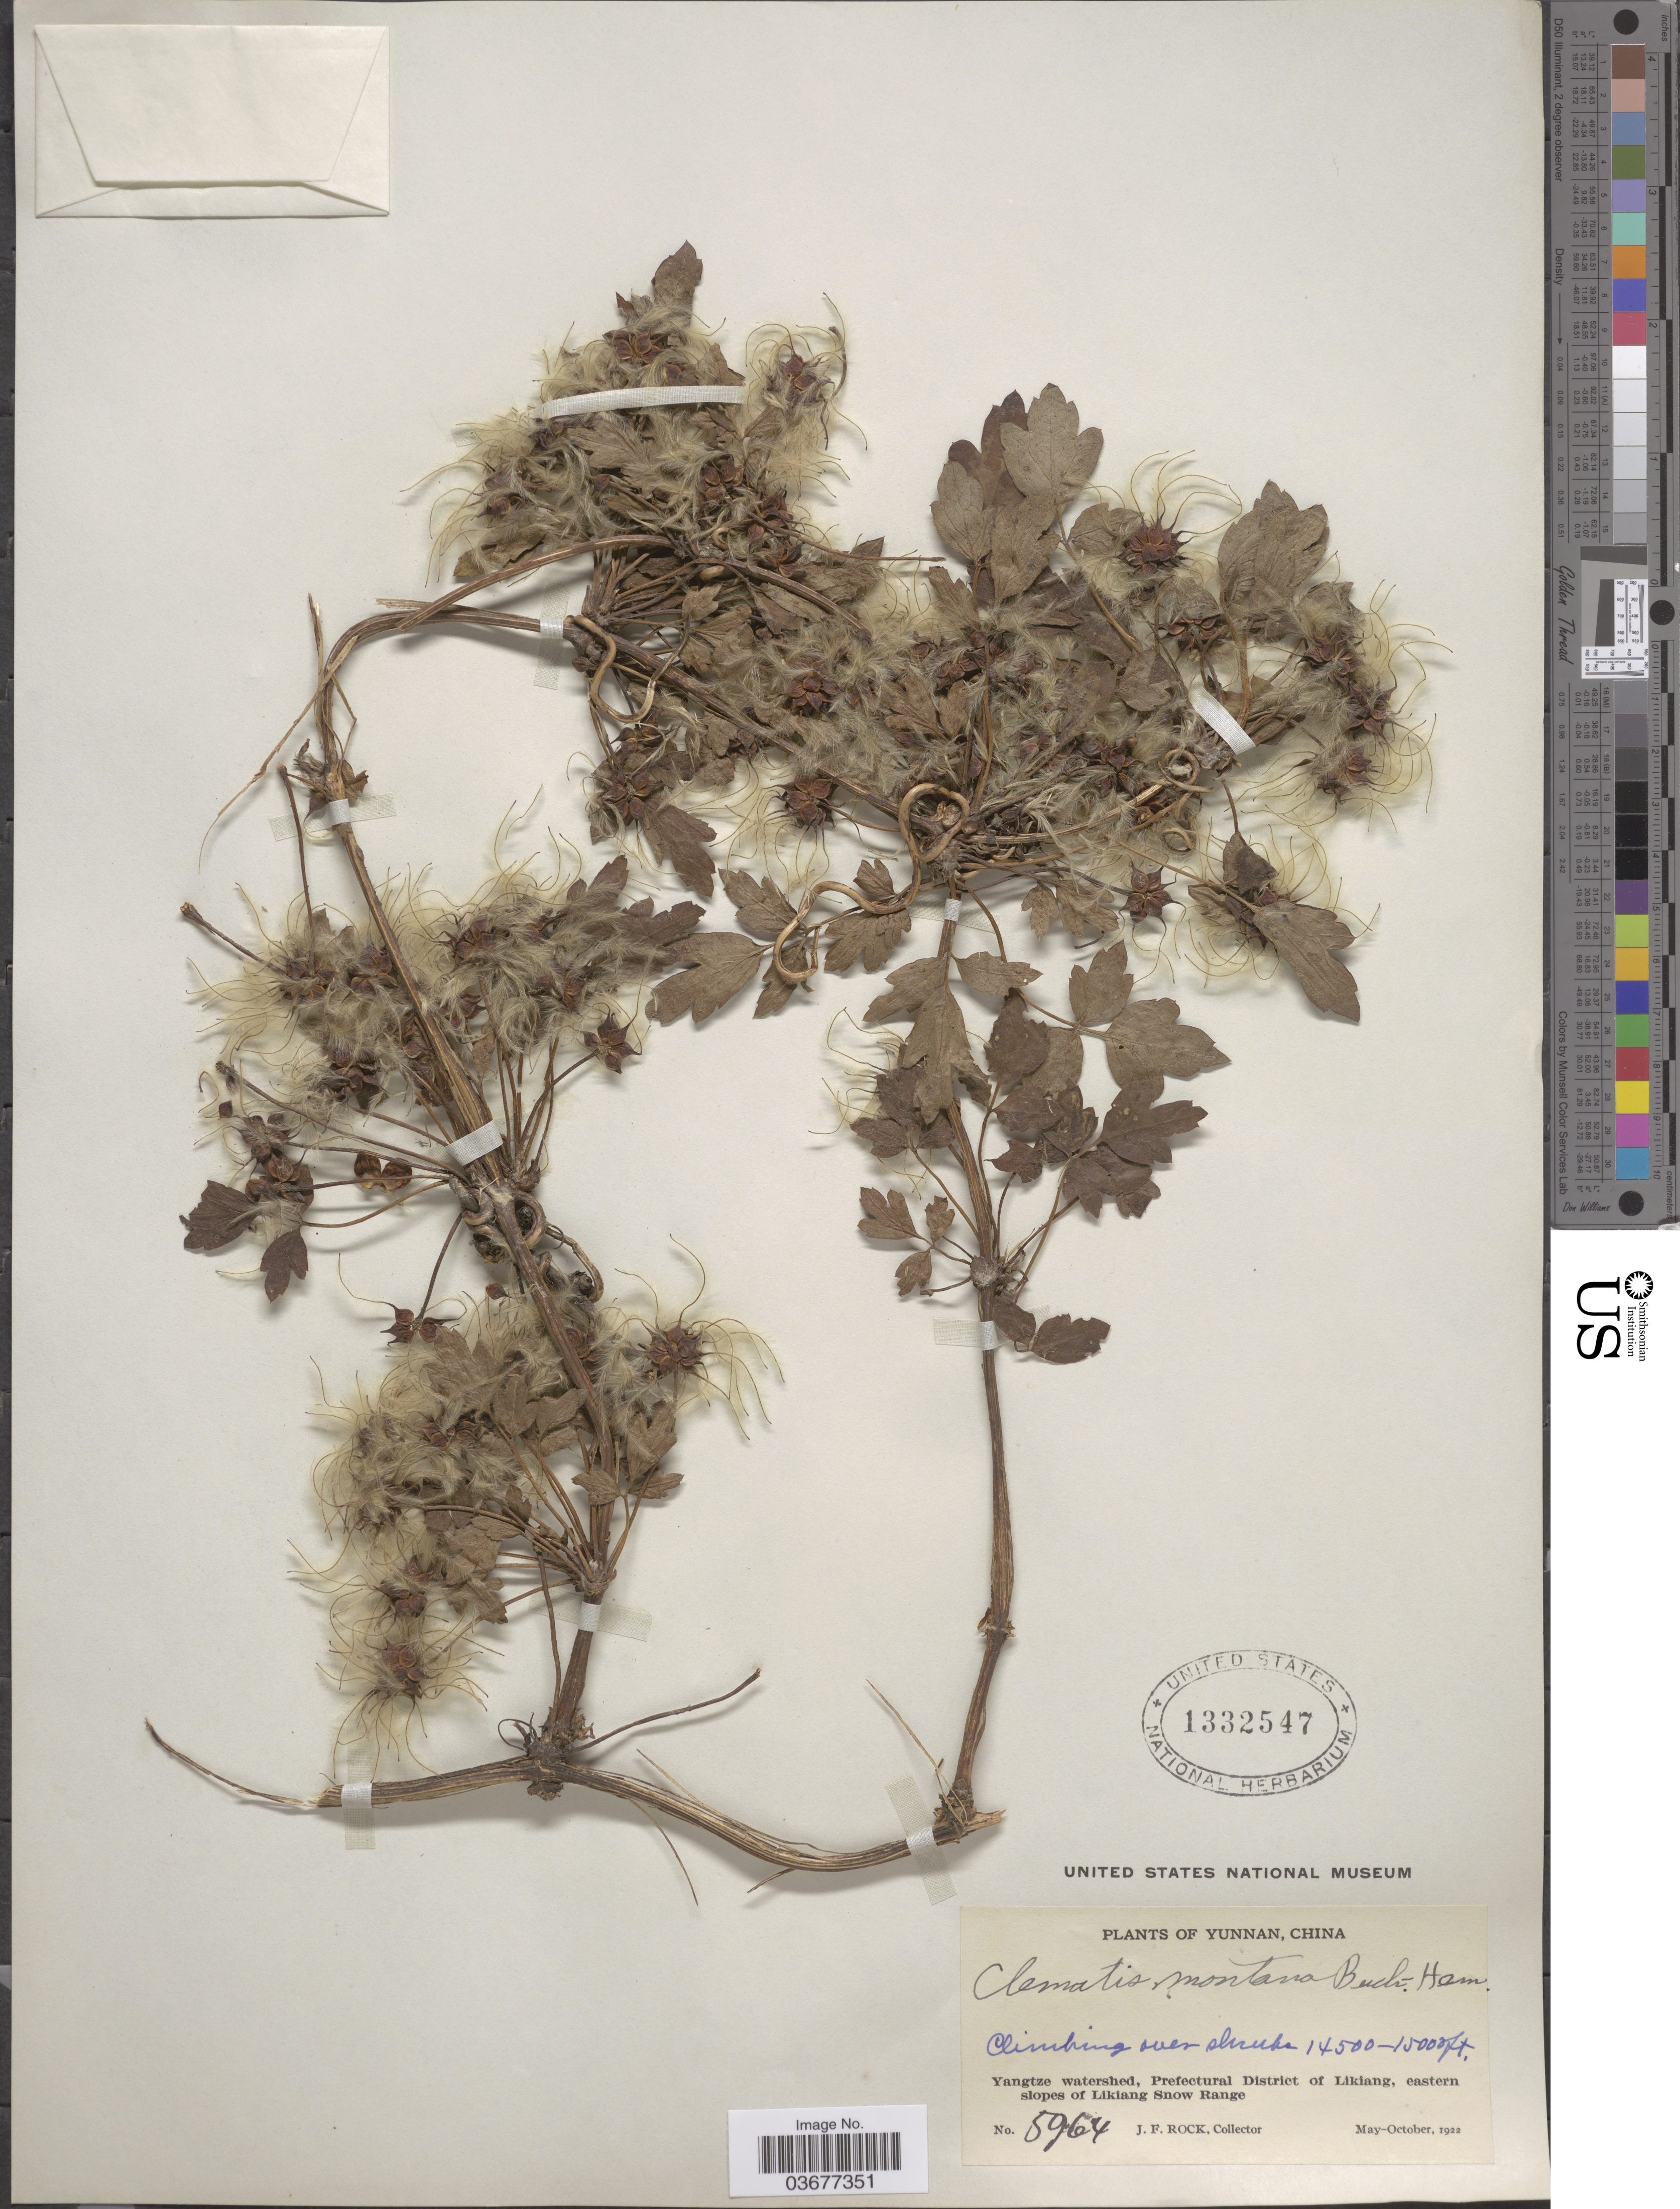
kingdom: Plantae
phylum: Tracheophyta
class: Magnoliopsida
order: Ranunculales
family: Ranunculaceae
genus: Clematis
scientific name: Clematis montana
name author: Buch.-Ham. ex DC.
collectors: J. Rock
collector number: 5964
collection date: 1922-05/1922-10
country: China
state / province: Yunnan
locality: Yangtze watershed, Prefectural District of Likiang, eastern slopes of Likiang Snow Range.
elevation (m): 4420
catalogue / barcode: US 1332547